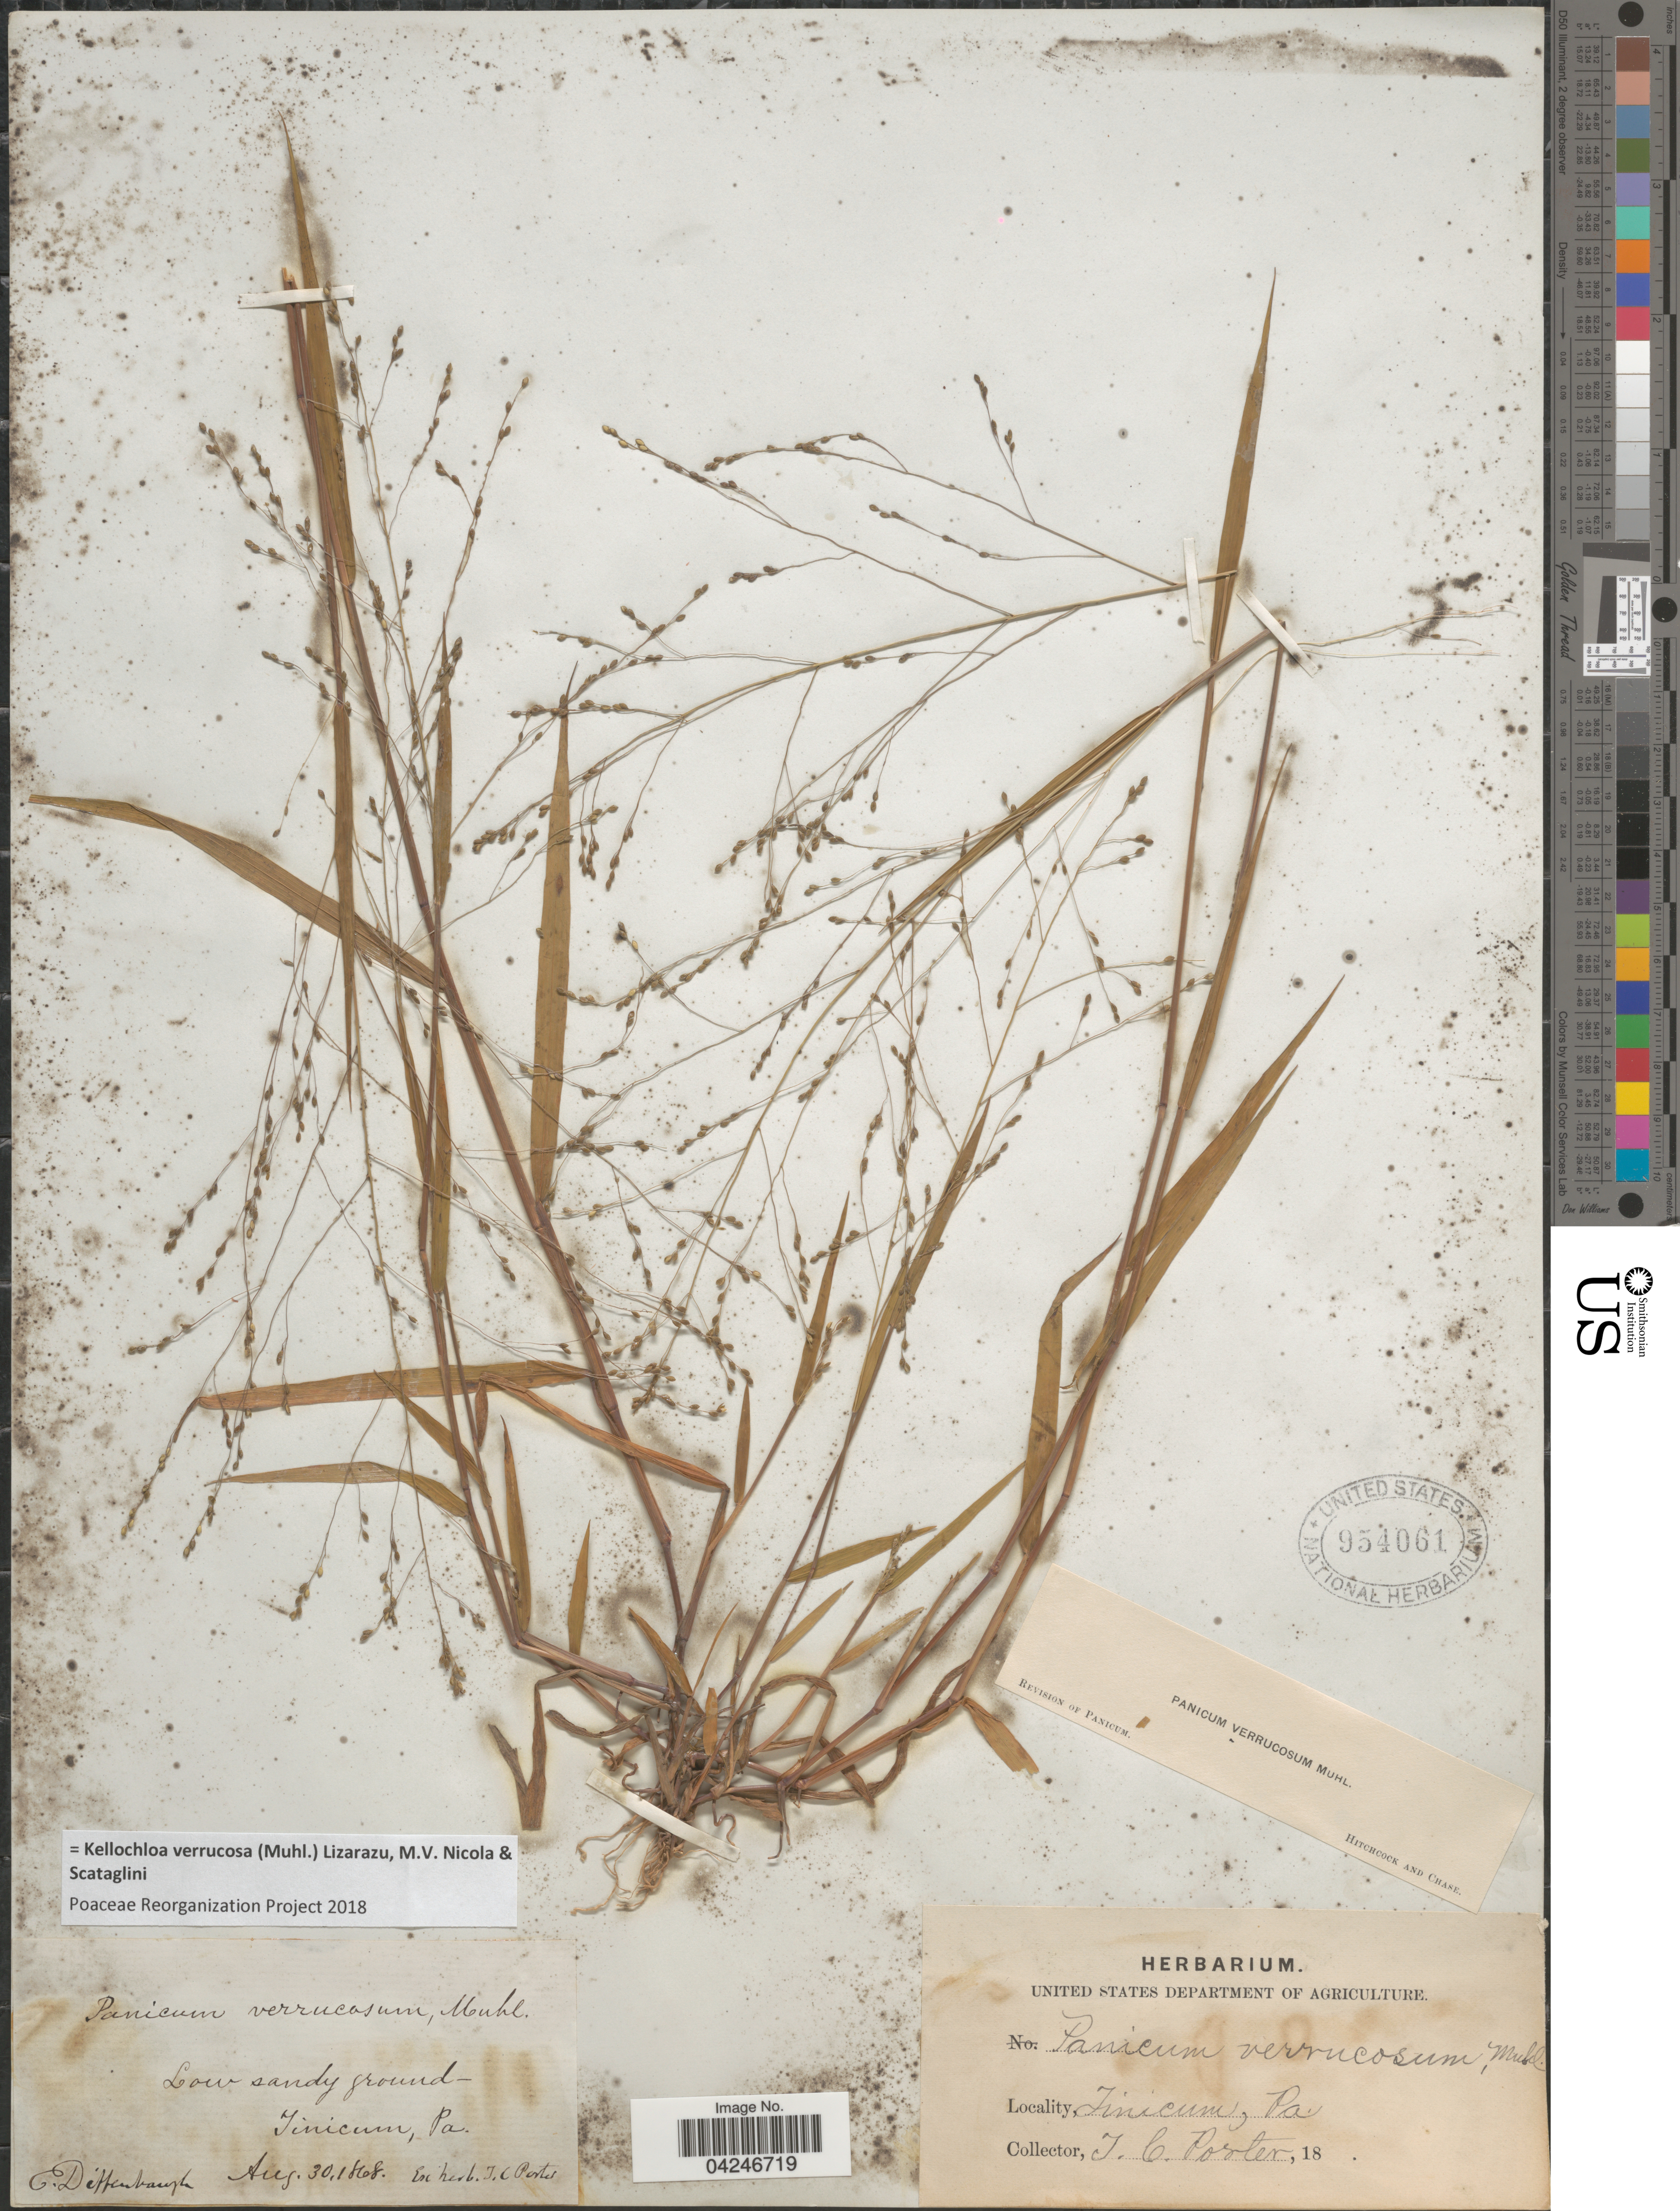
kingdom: Plantae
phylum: Tracheophyta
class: Liliopsida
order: Poales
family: Poaceae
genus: Kellochloa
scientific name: Kellochloa verrucosa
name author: (Muhl.) Lizarazu et al.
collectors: T. Porter & E. Diffenbaugh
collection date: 1868-08-30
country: United States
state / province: Pennsylvania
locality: Tinicum.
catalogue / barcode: US 954061